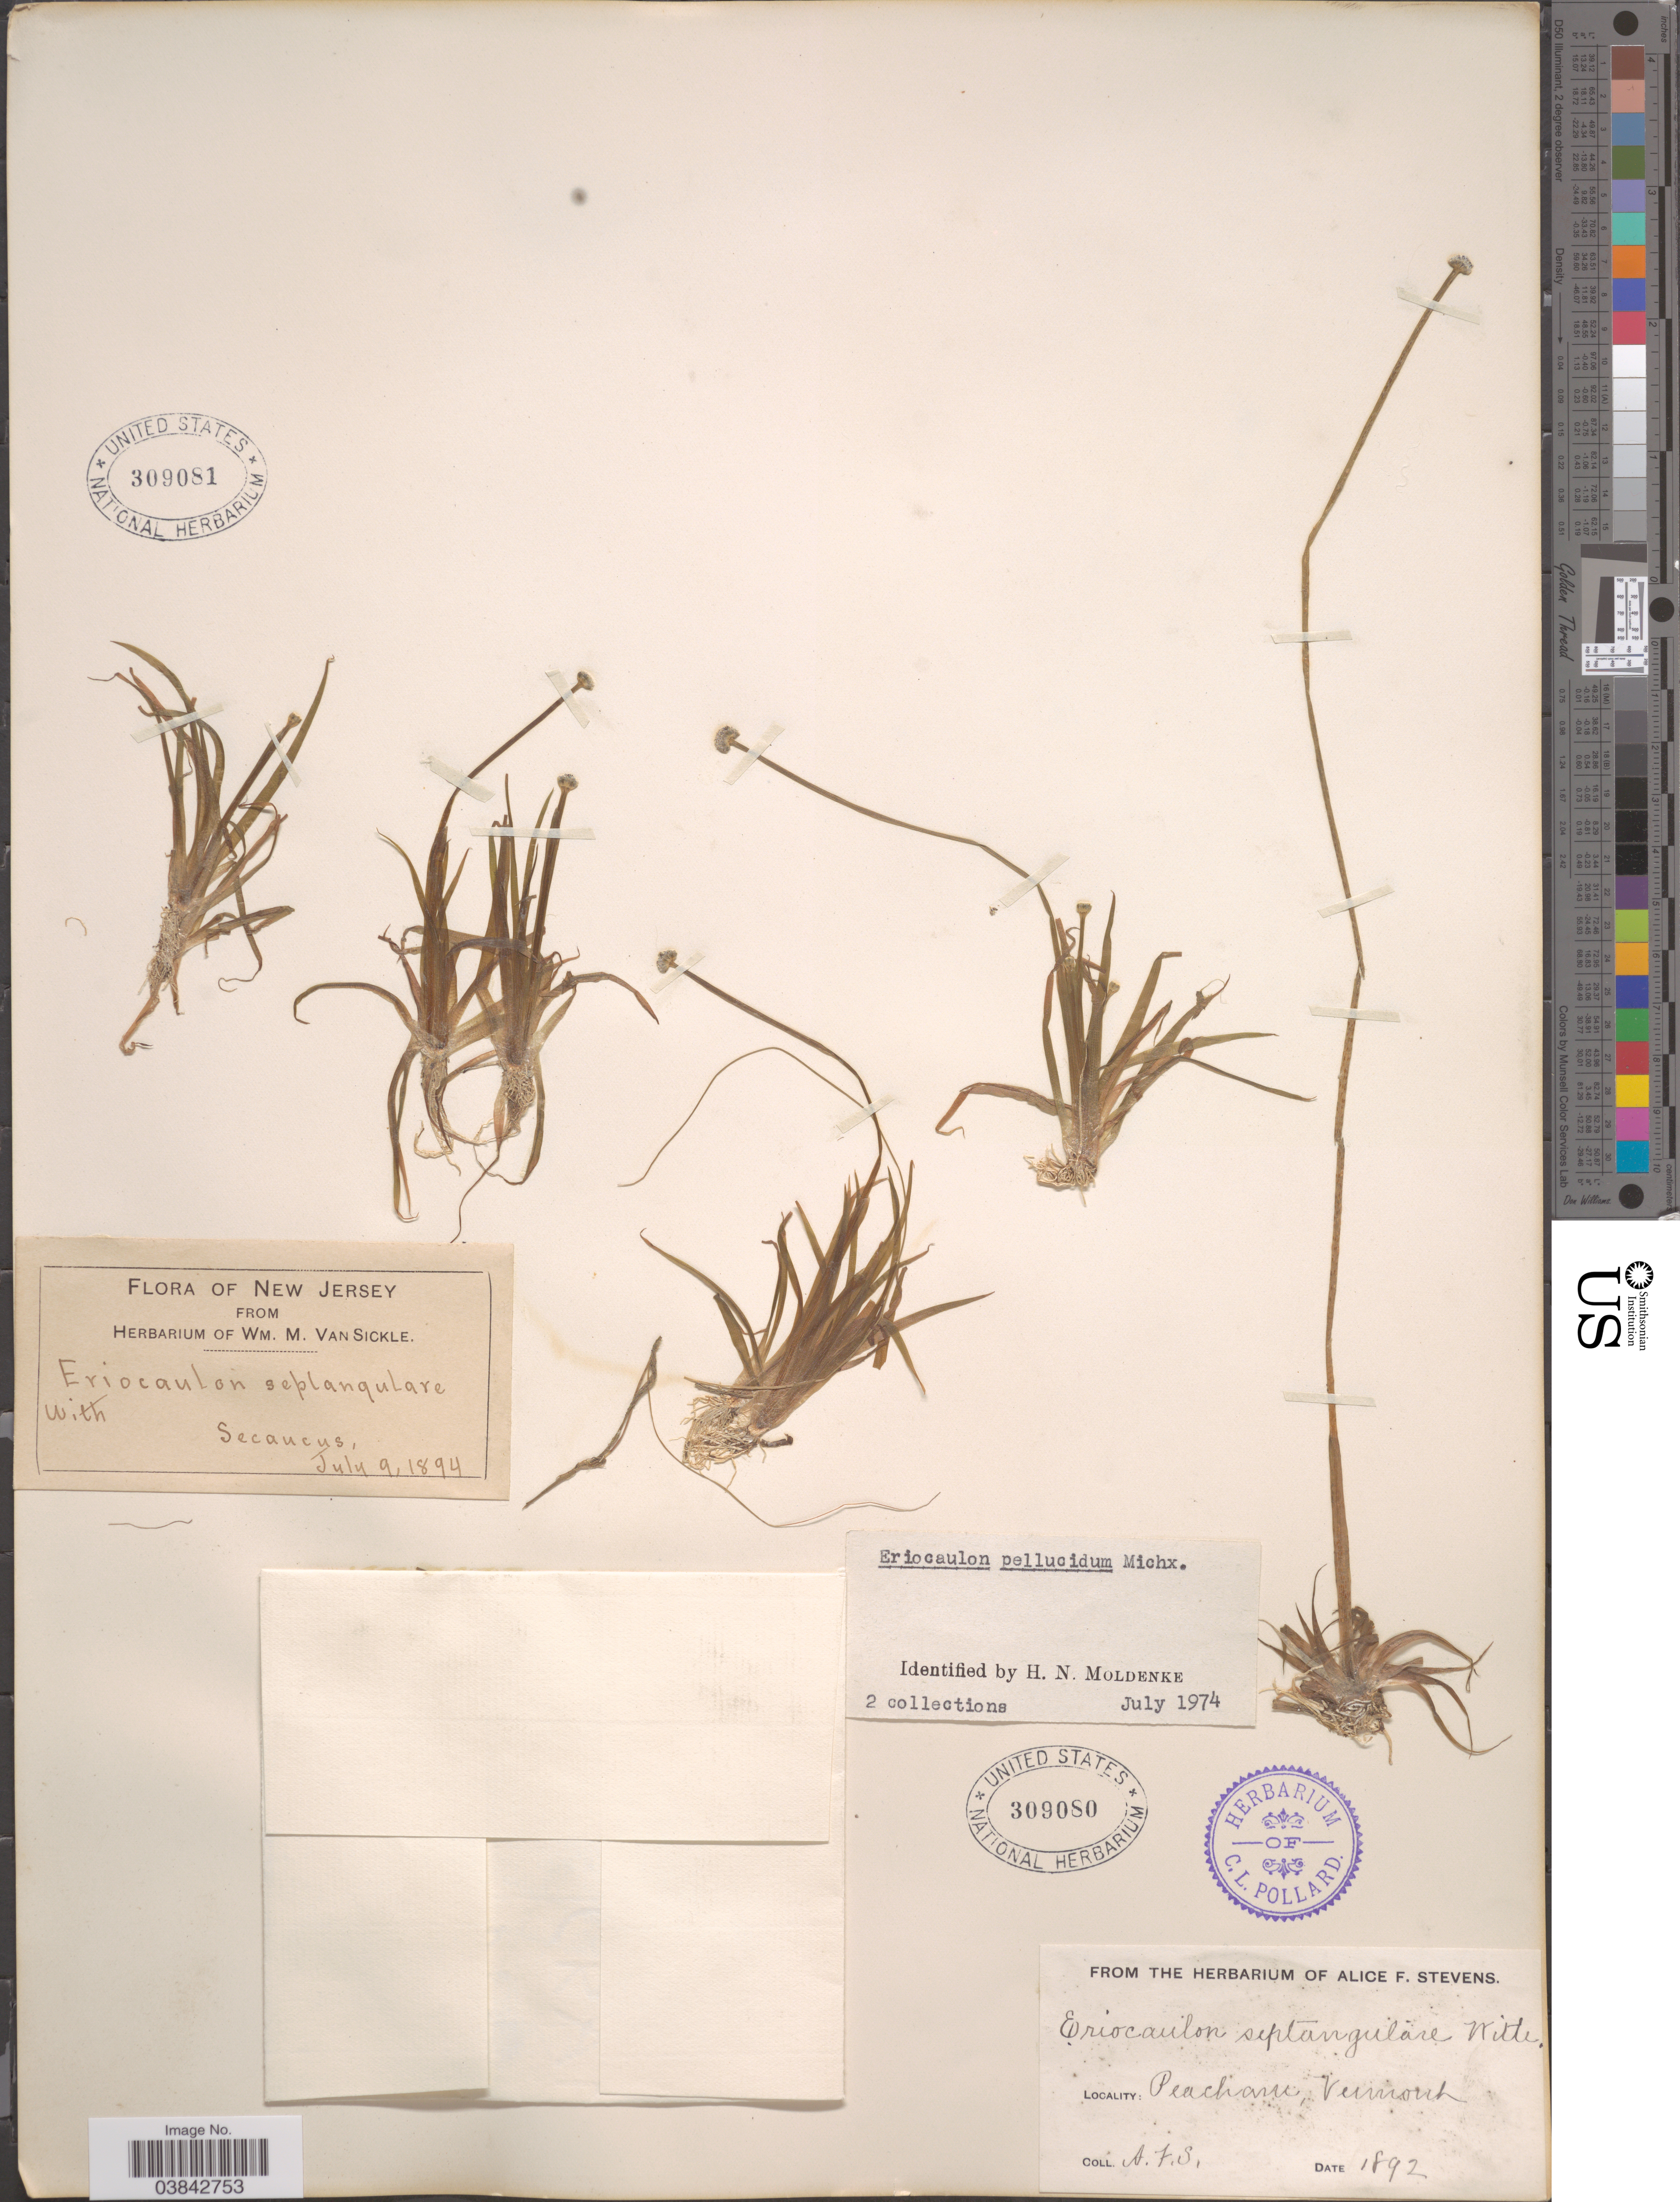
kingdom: Plantae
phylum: Tracheophyta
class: Liliopsida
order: Poales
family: Eriocaulaceae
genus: Eriocaulon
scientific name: Eriocaulon aquaticum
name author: (Hill) Druce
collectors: ex herb. Wm. M. Van Sickle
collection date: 1894-07-09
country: United States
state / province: New Jersey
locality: Secaucus.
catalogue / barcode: US 309081-2